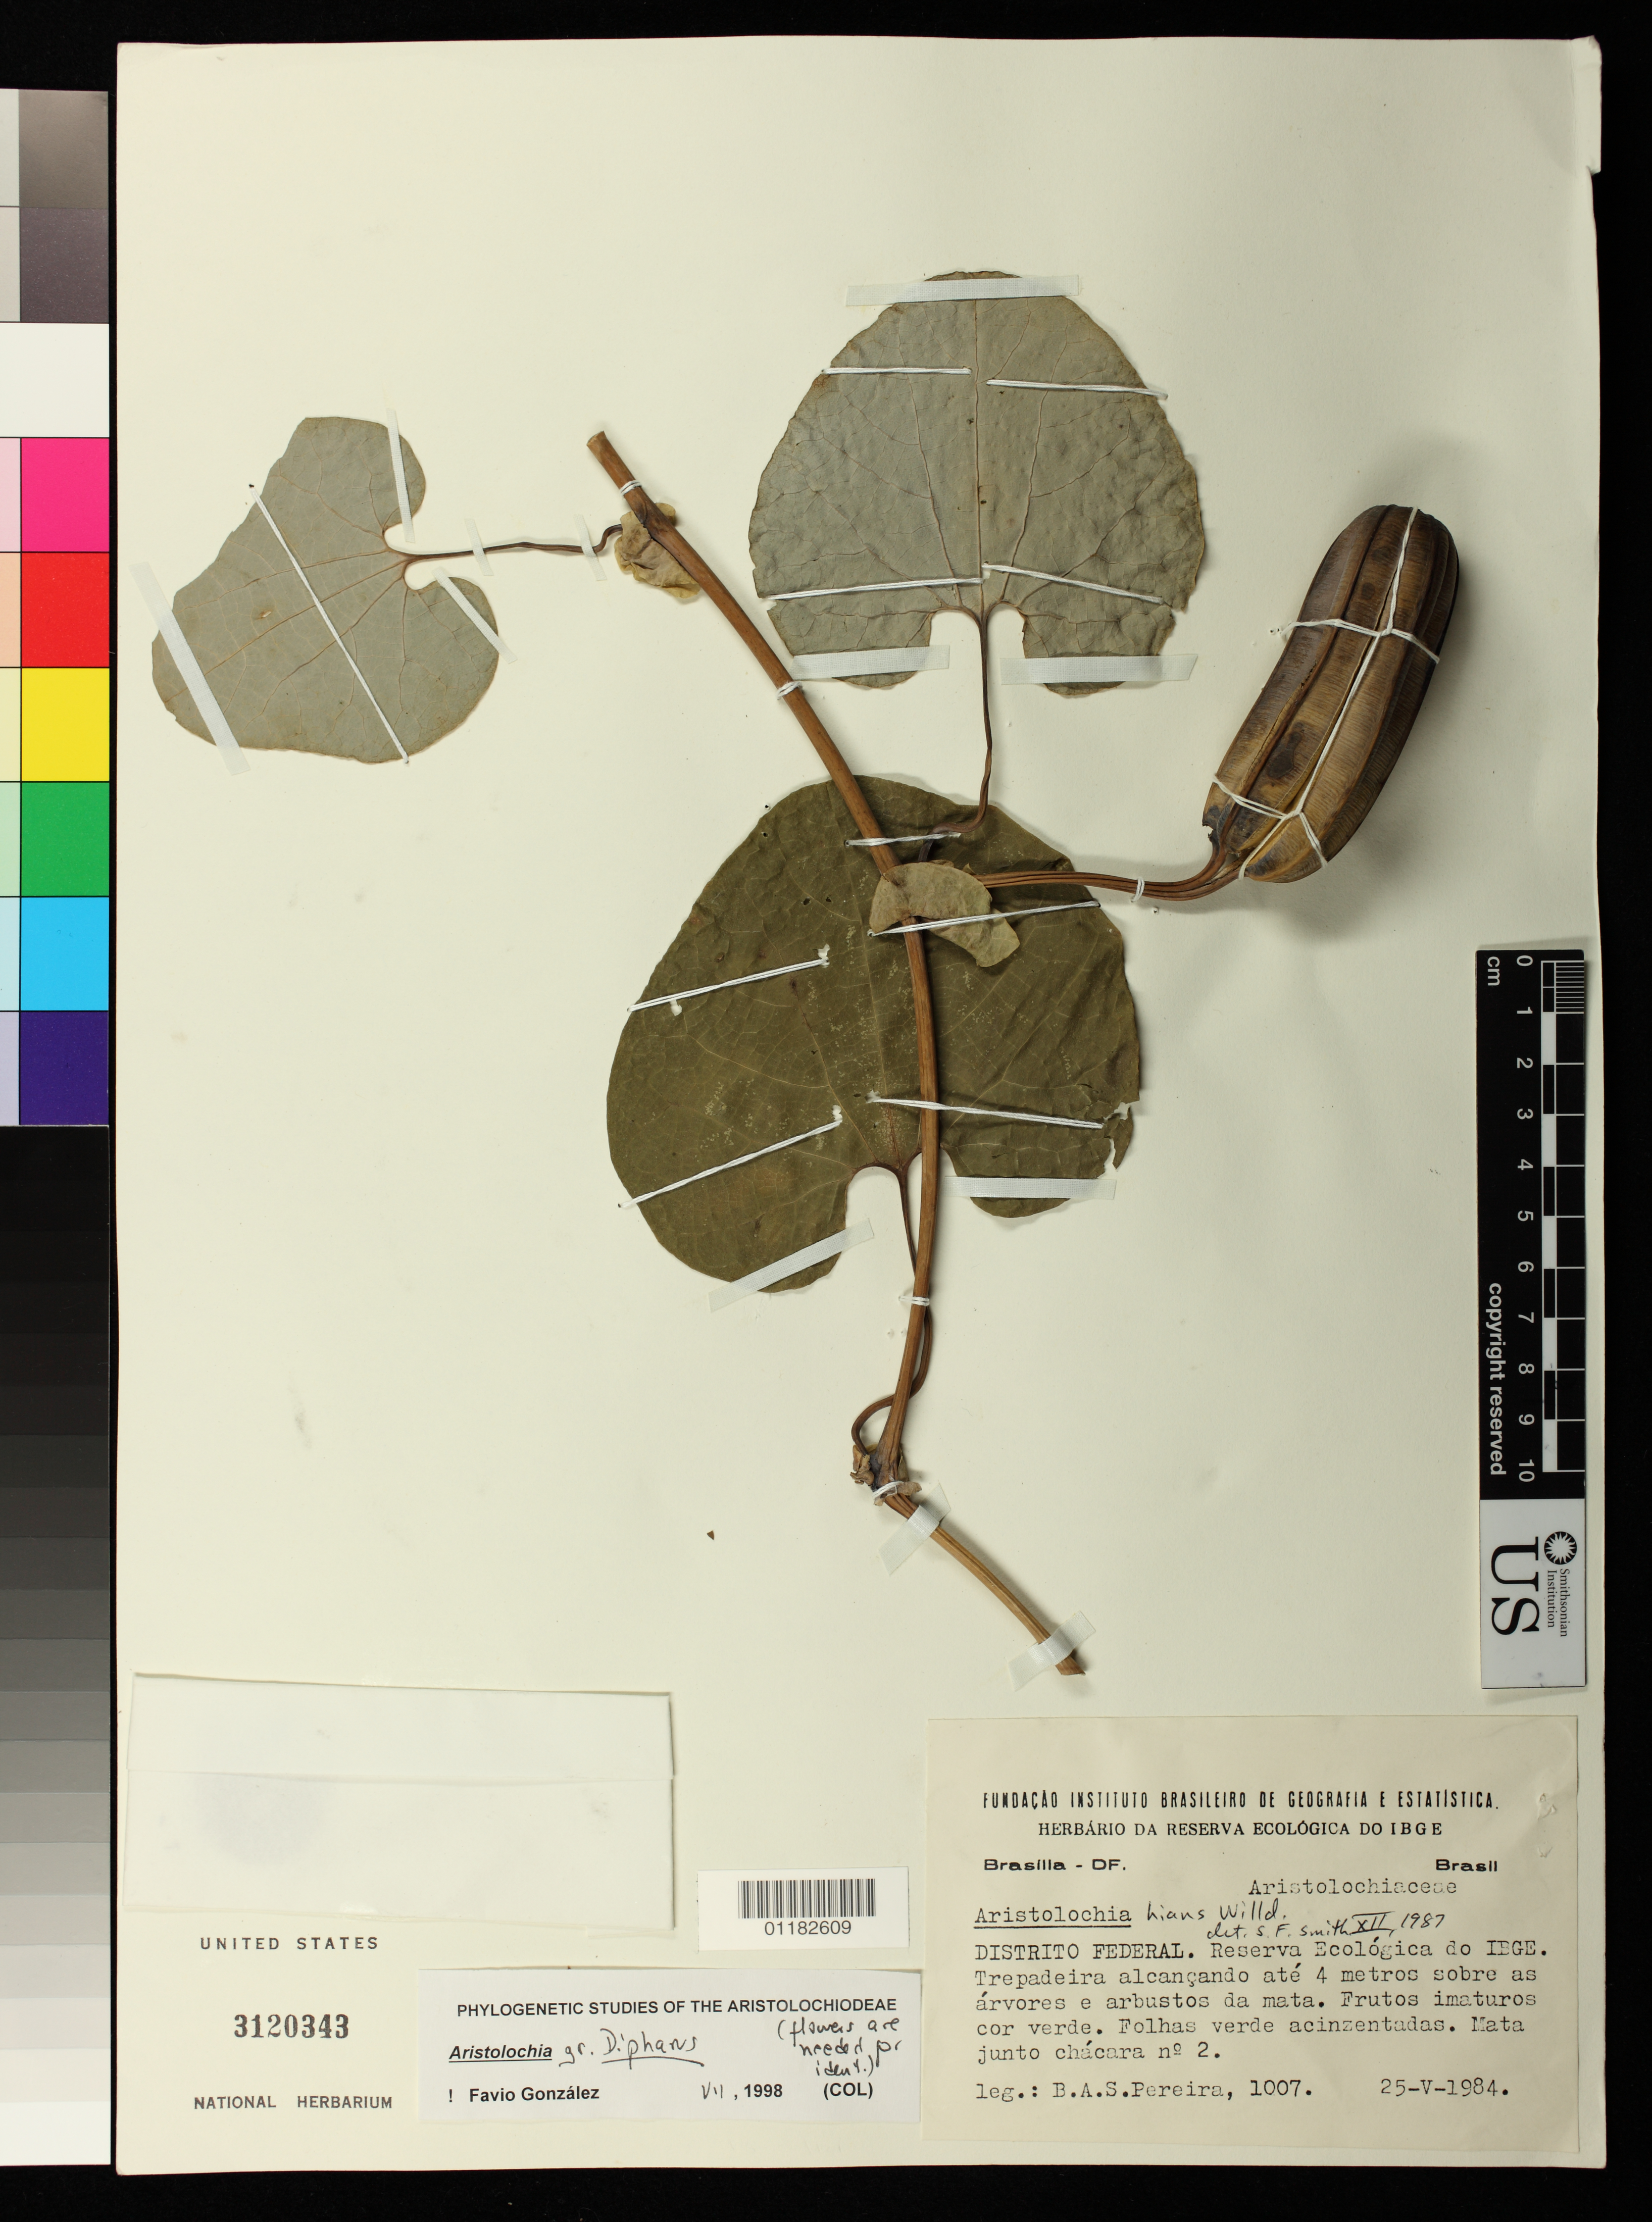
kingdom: Plantae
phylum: Tracheophyta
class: Magnoliopsida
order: Piperales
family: Aristolochiaceae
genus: Aristolochia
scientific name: Aristolochia sp.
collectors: B. A. S. Pereira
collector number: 1007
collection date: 1984-05-25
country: Brazil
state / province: Distrito Federal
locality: Reserva Ecologica do IBGE. Mata junto chacara No. 2.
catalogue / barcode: US 3120343